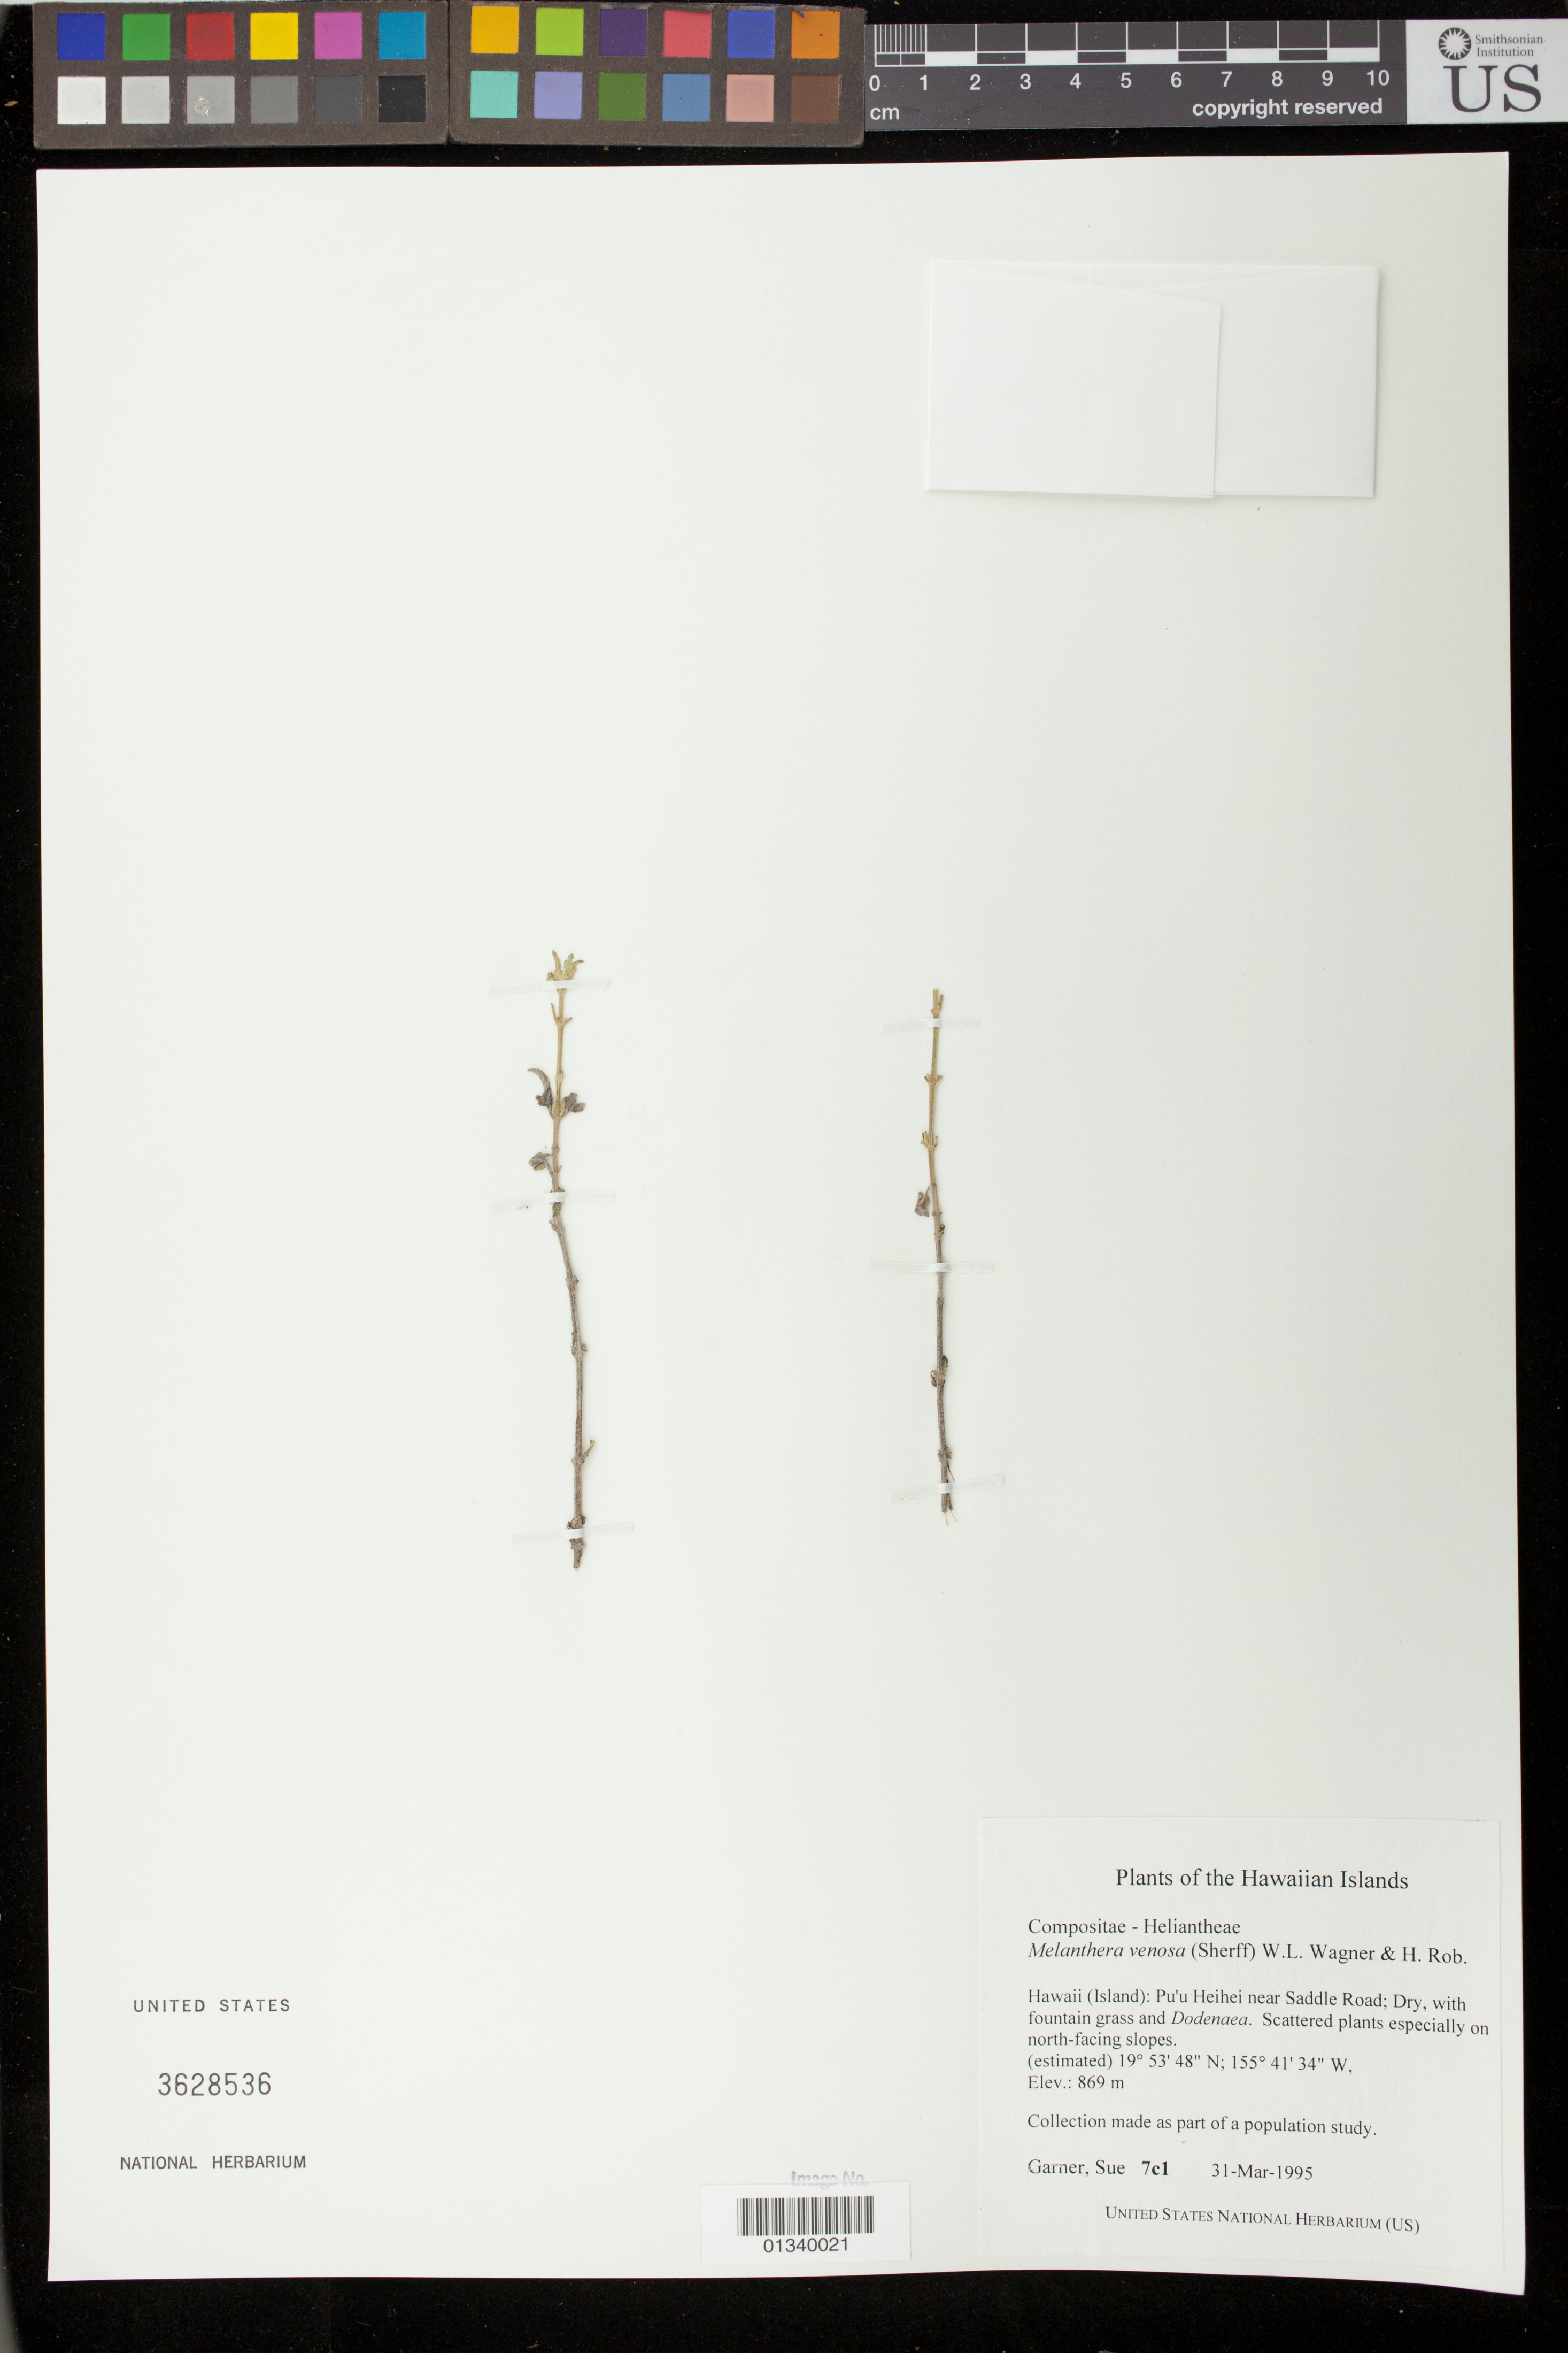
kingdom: Plantae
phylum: Tracheophyta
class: Magnoliopsida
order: Asterales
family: Asteraceae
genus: Wollastonia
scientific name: Wollastonia venosa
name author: (Sherff) Orchard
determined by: Wagner, W. L., (BOT), Smithsonian Institution - National Museum of Natural History (UNITED STATES)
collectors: S. Garner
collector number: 7c1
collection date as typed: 31 March 1995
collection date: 1995-03-31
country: United States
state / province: Hawaii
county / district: Hawaii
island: Hawaii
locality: Pu'u Heihei near Saddle Road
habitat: Dry with fountain grass and Dodenaea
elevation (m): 869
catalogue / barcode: US 3628536